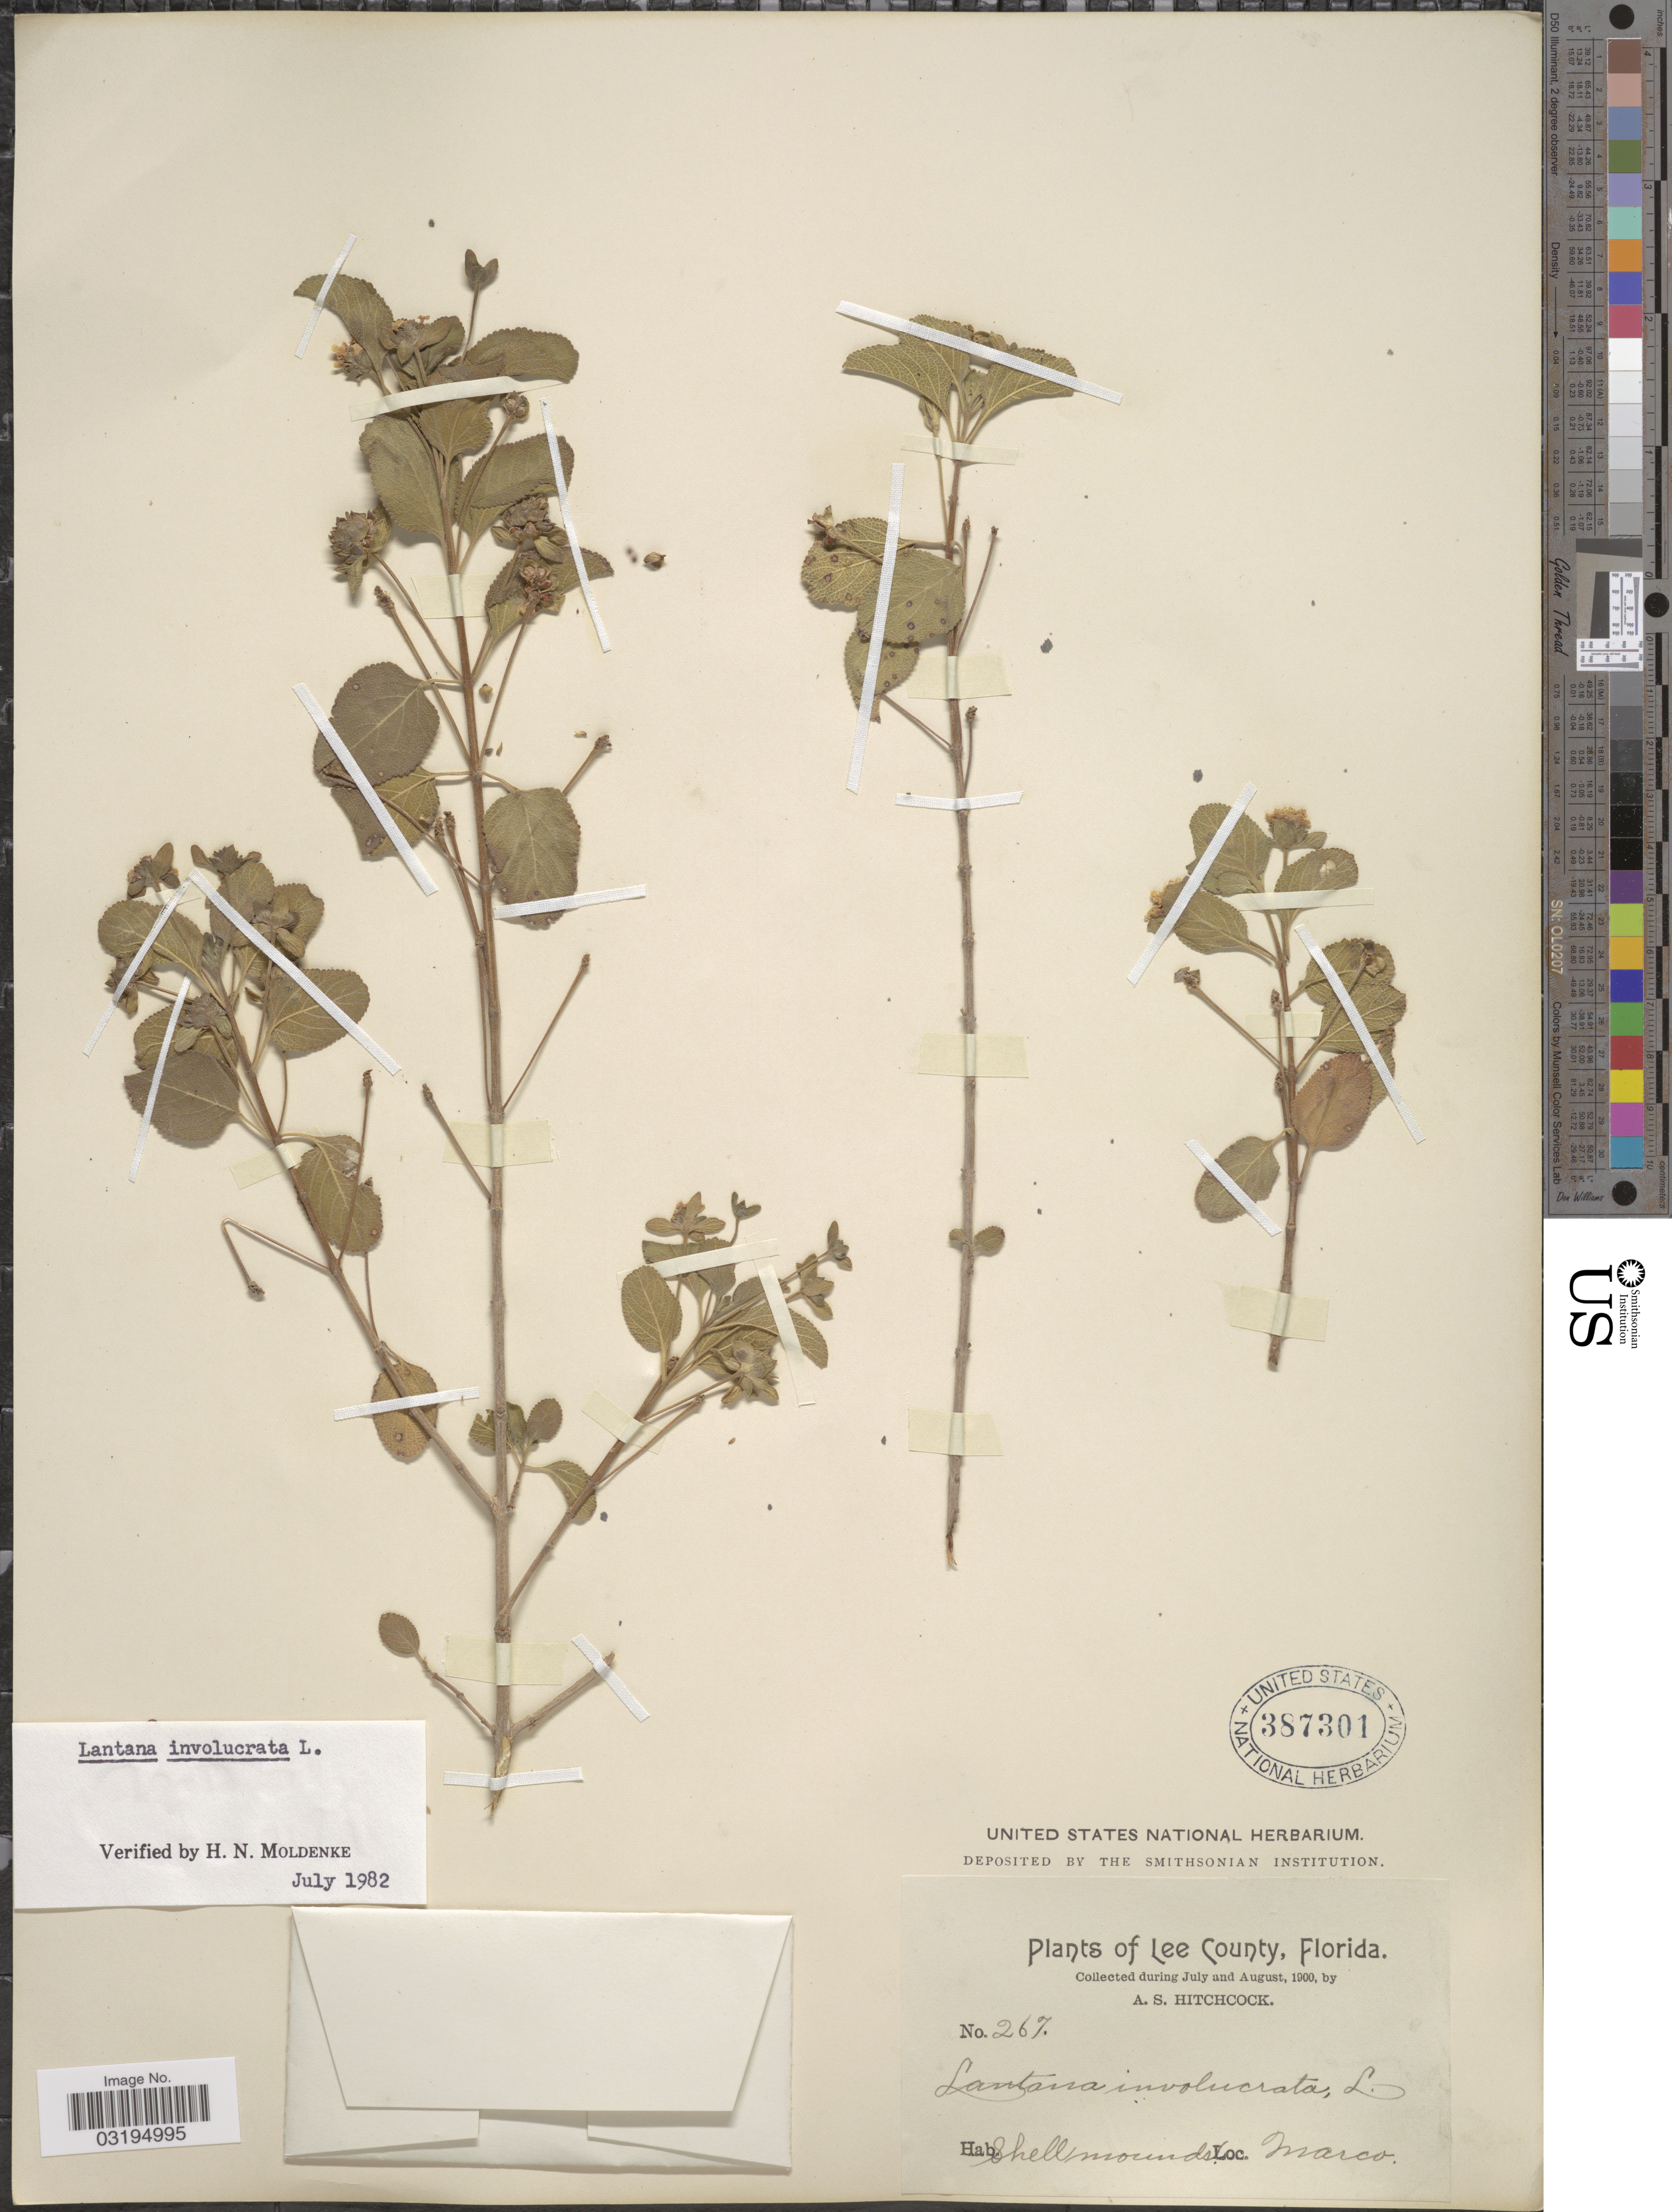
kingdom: Plantae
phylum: Tracheophyta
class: Magnoliopsida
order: Lamiales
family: Verbenaceae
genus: Lantana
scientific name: Lantana involucrata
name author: L.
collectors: A. S. Hitchcock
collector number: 267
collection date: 1900-07/1900-08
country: United States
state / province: Florida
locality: Lee County, Shell mound, Marco.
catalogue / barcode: US 387301